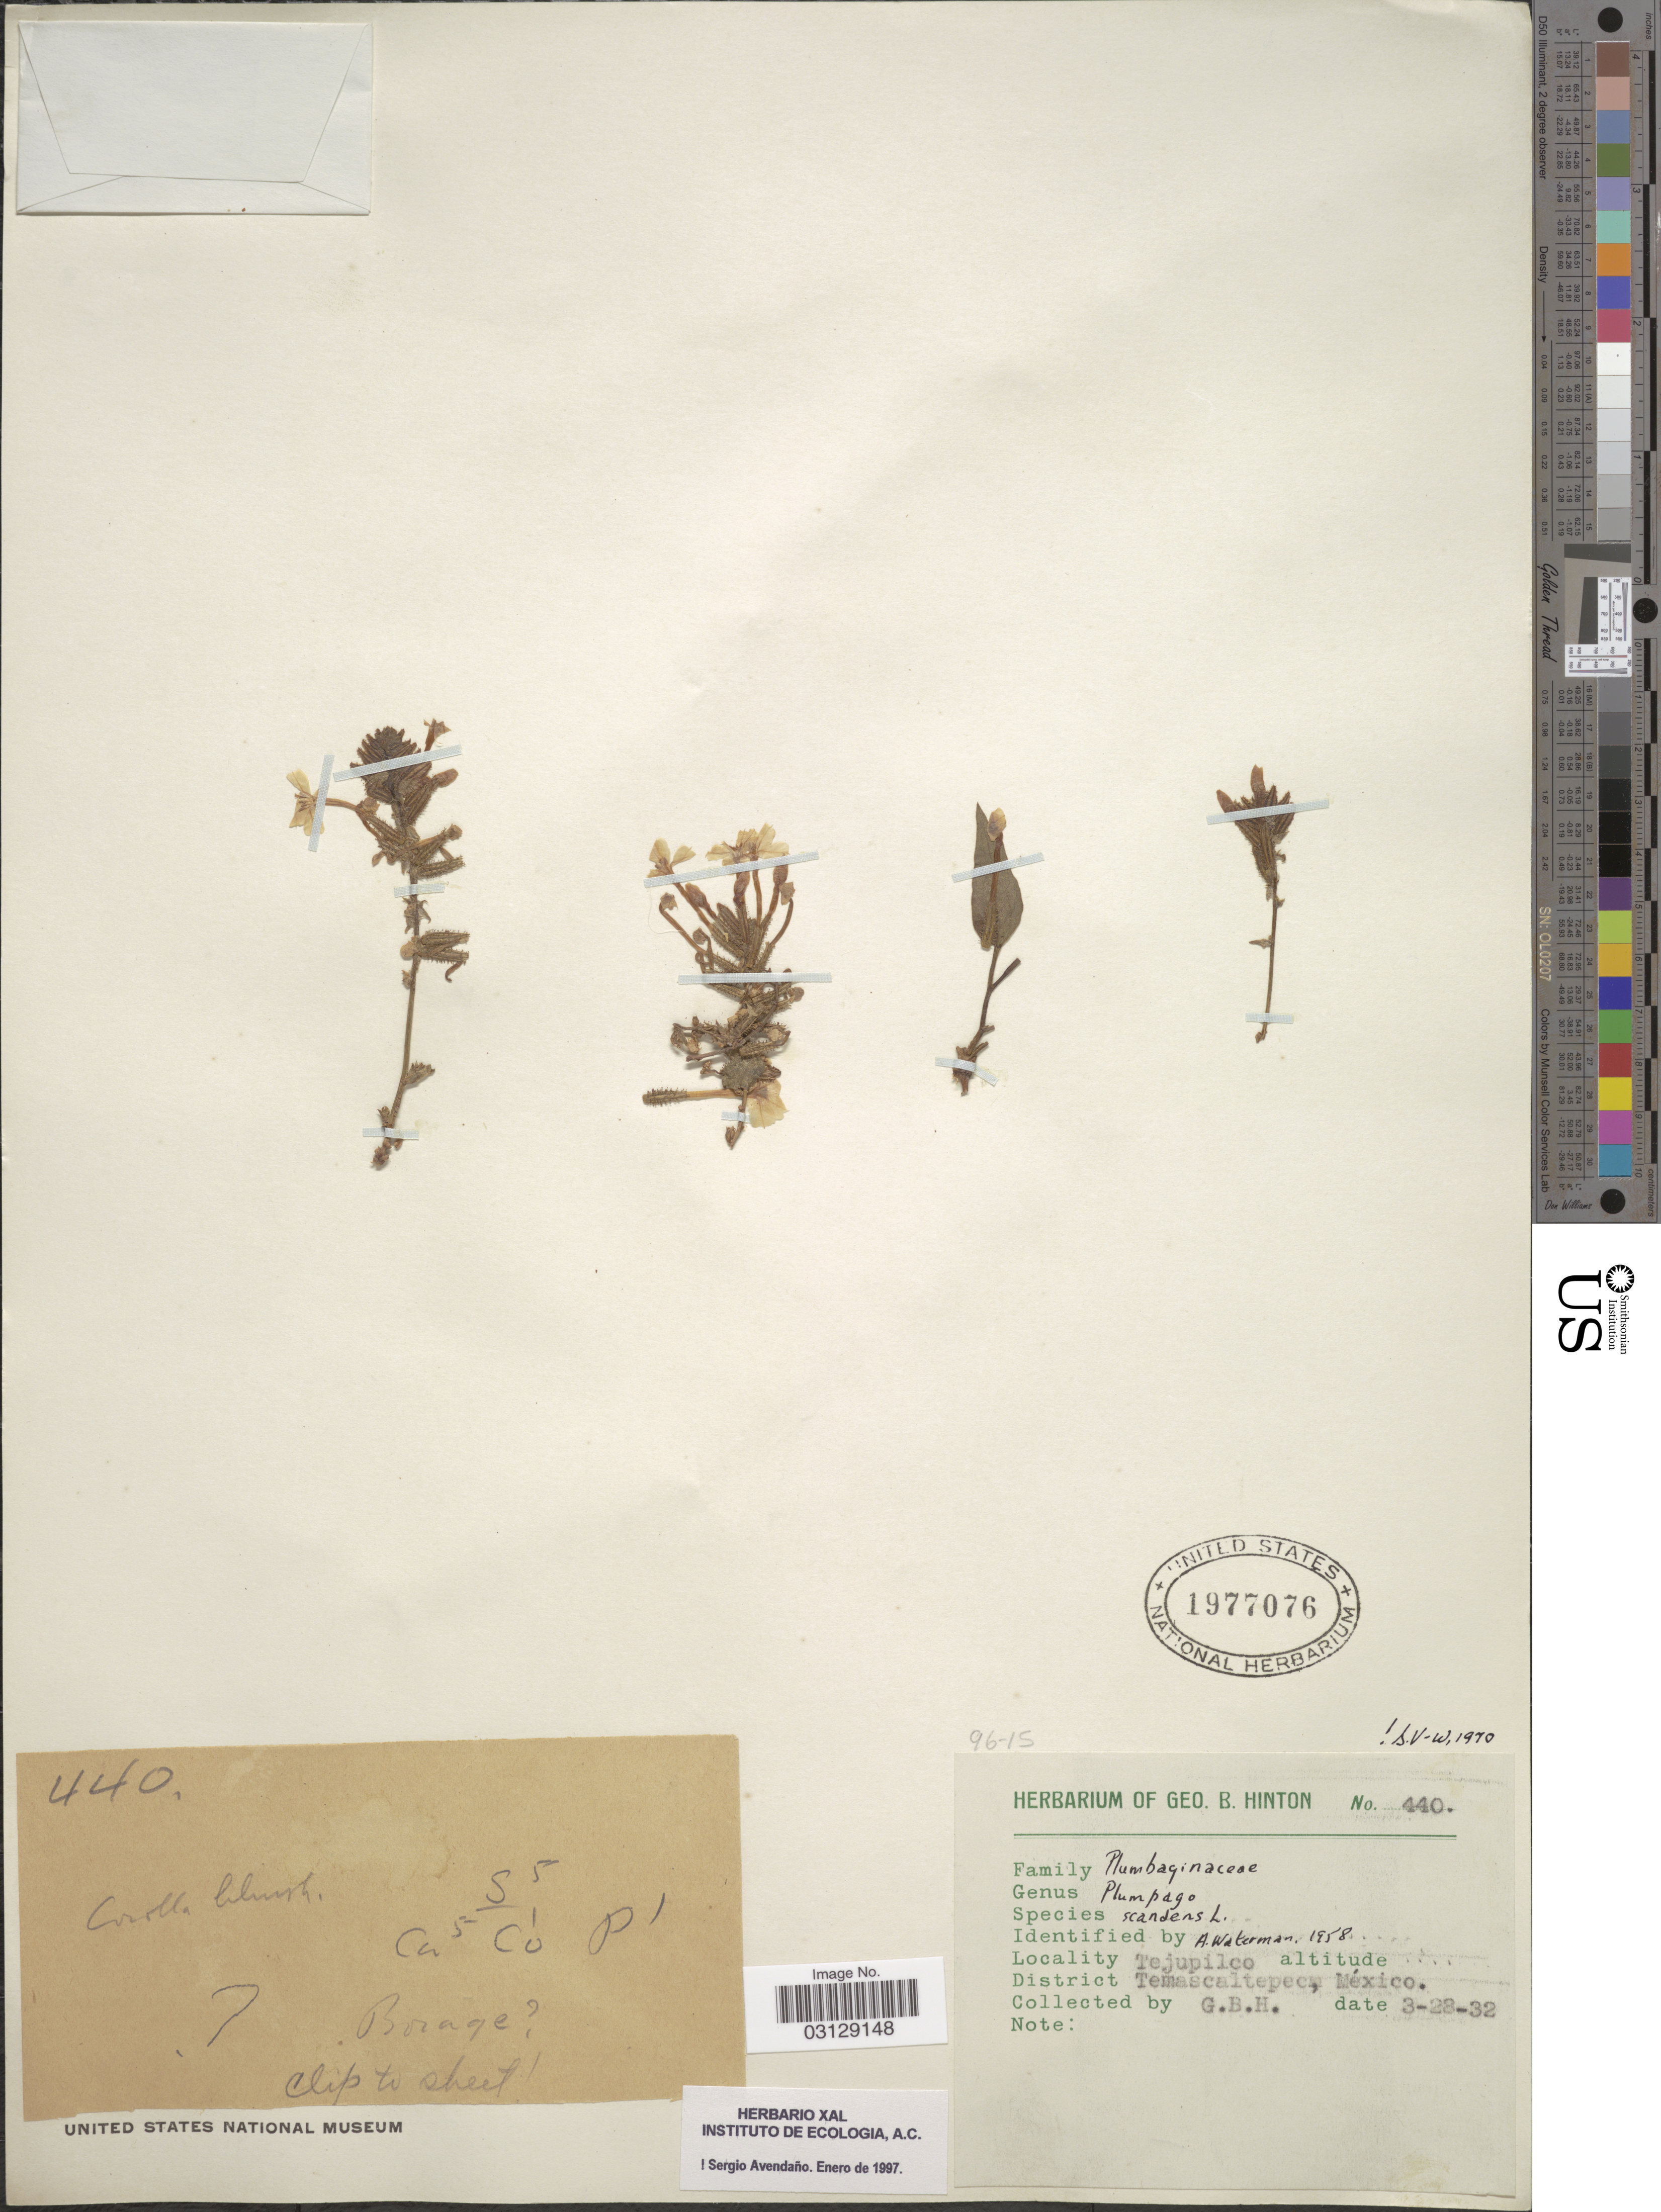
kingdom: Plantae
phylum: Tracheophyta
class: Magnoliopsida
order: Caryophyllales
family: Plumbaginaceae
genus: Plumbago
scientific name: Plumbago scandens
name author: L.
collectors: G. B. Hinton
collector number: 440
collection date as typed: Transcribed d/m/y: 28/3/32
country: Mexico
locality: Tejupilco. District Temascaltepec.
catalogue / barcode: US 1977076